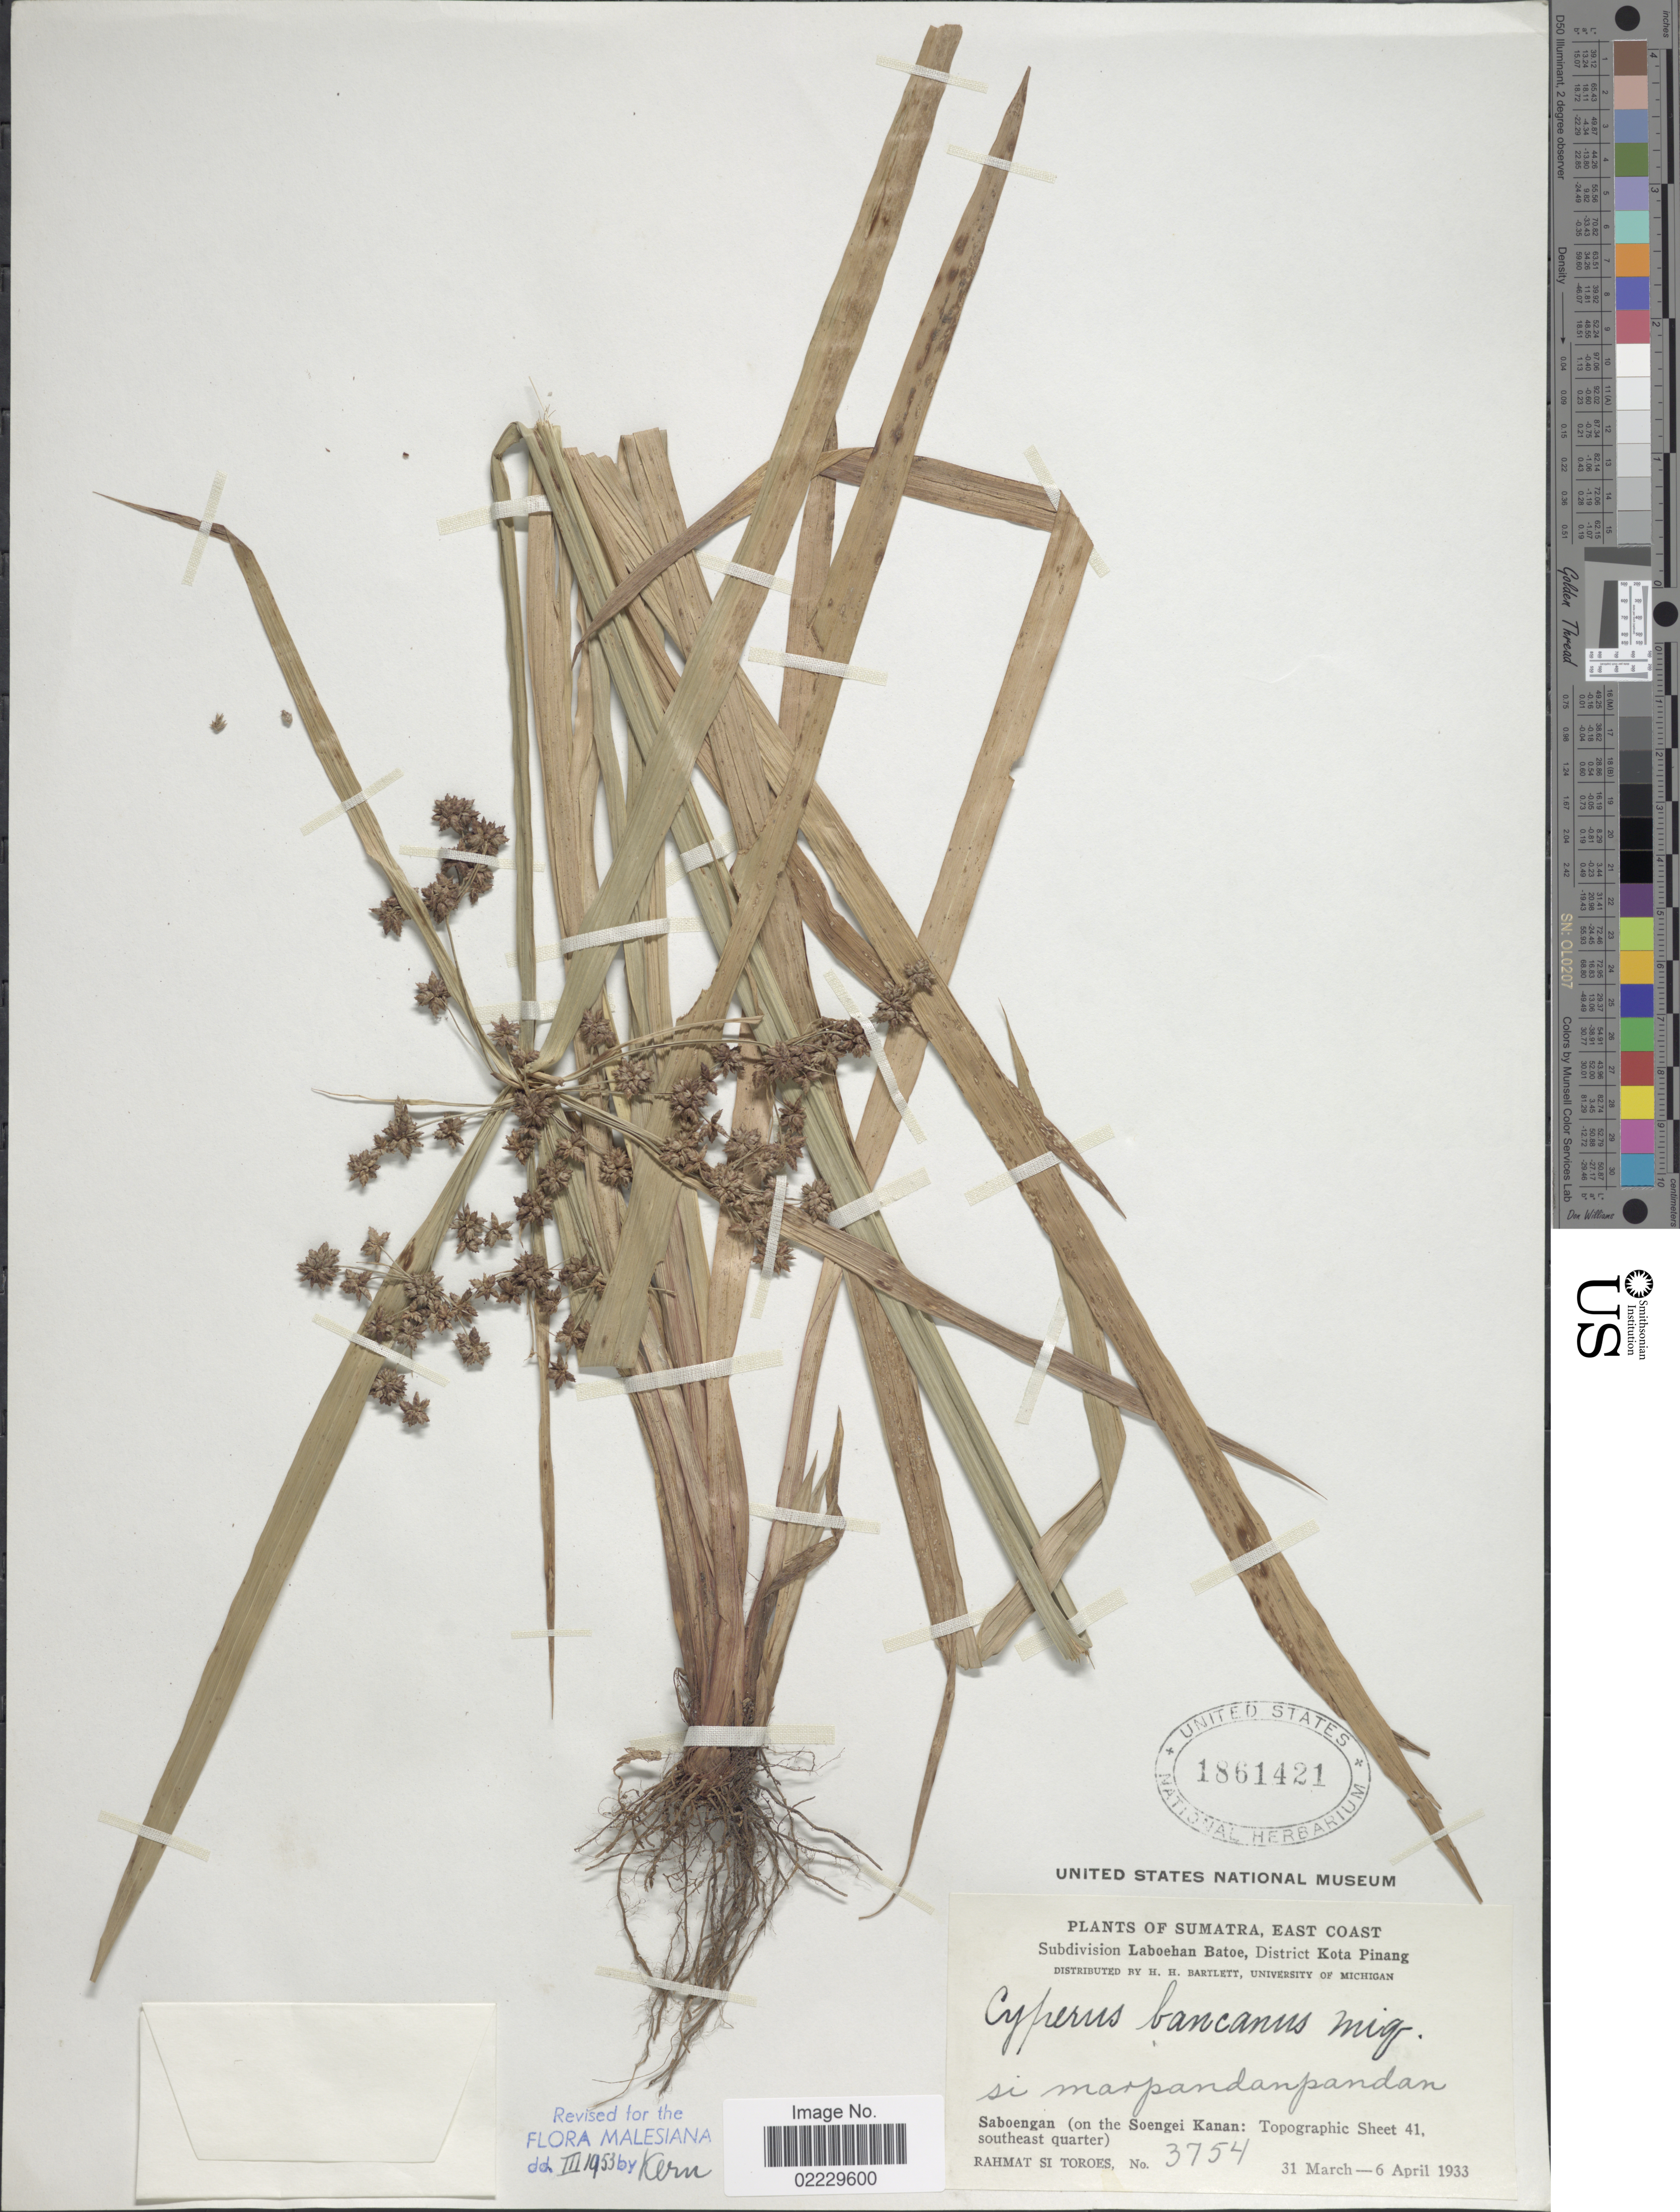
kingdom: Plantae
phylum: Tracheophyta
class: Liliopsida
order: Poales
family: Cyperaceae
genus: Cyperus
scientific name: Cyperus trialatus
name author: (Boeckeler) J. Kern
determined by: Strong, Mark T., (BOT), Smithsonian Institution - National Museum of Natural History (UNITED STATES)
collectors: Rahmat Si Boeea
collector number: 3754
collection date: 1933-03-31/1933-04-06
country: Indonesia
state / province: Sumatra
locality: East Coast, Laboehan Batoe, District Kota Pinang, Saboengan, (on the Soengei Kanan:)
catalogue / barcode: US 1861421